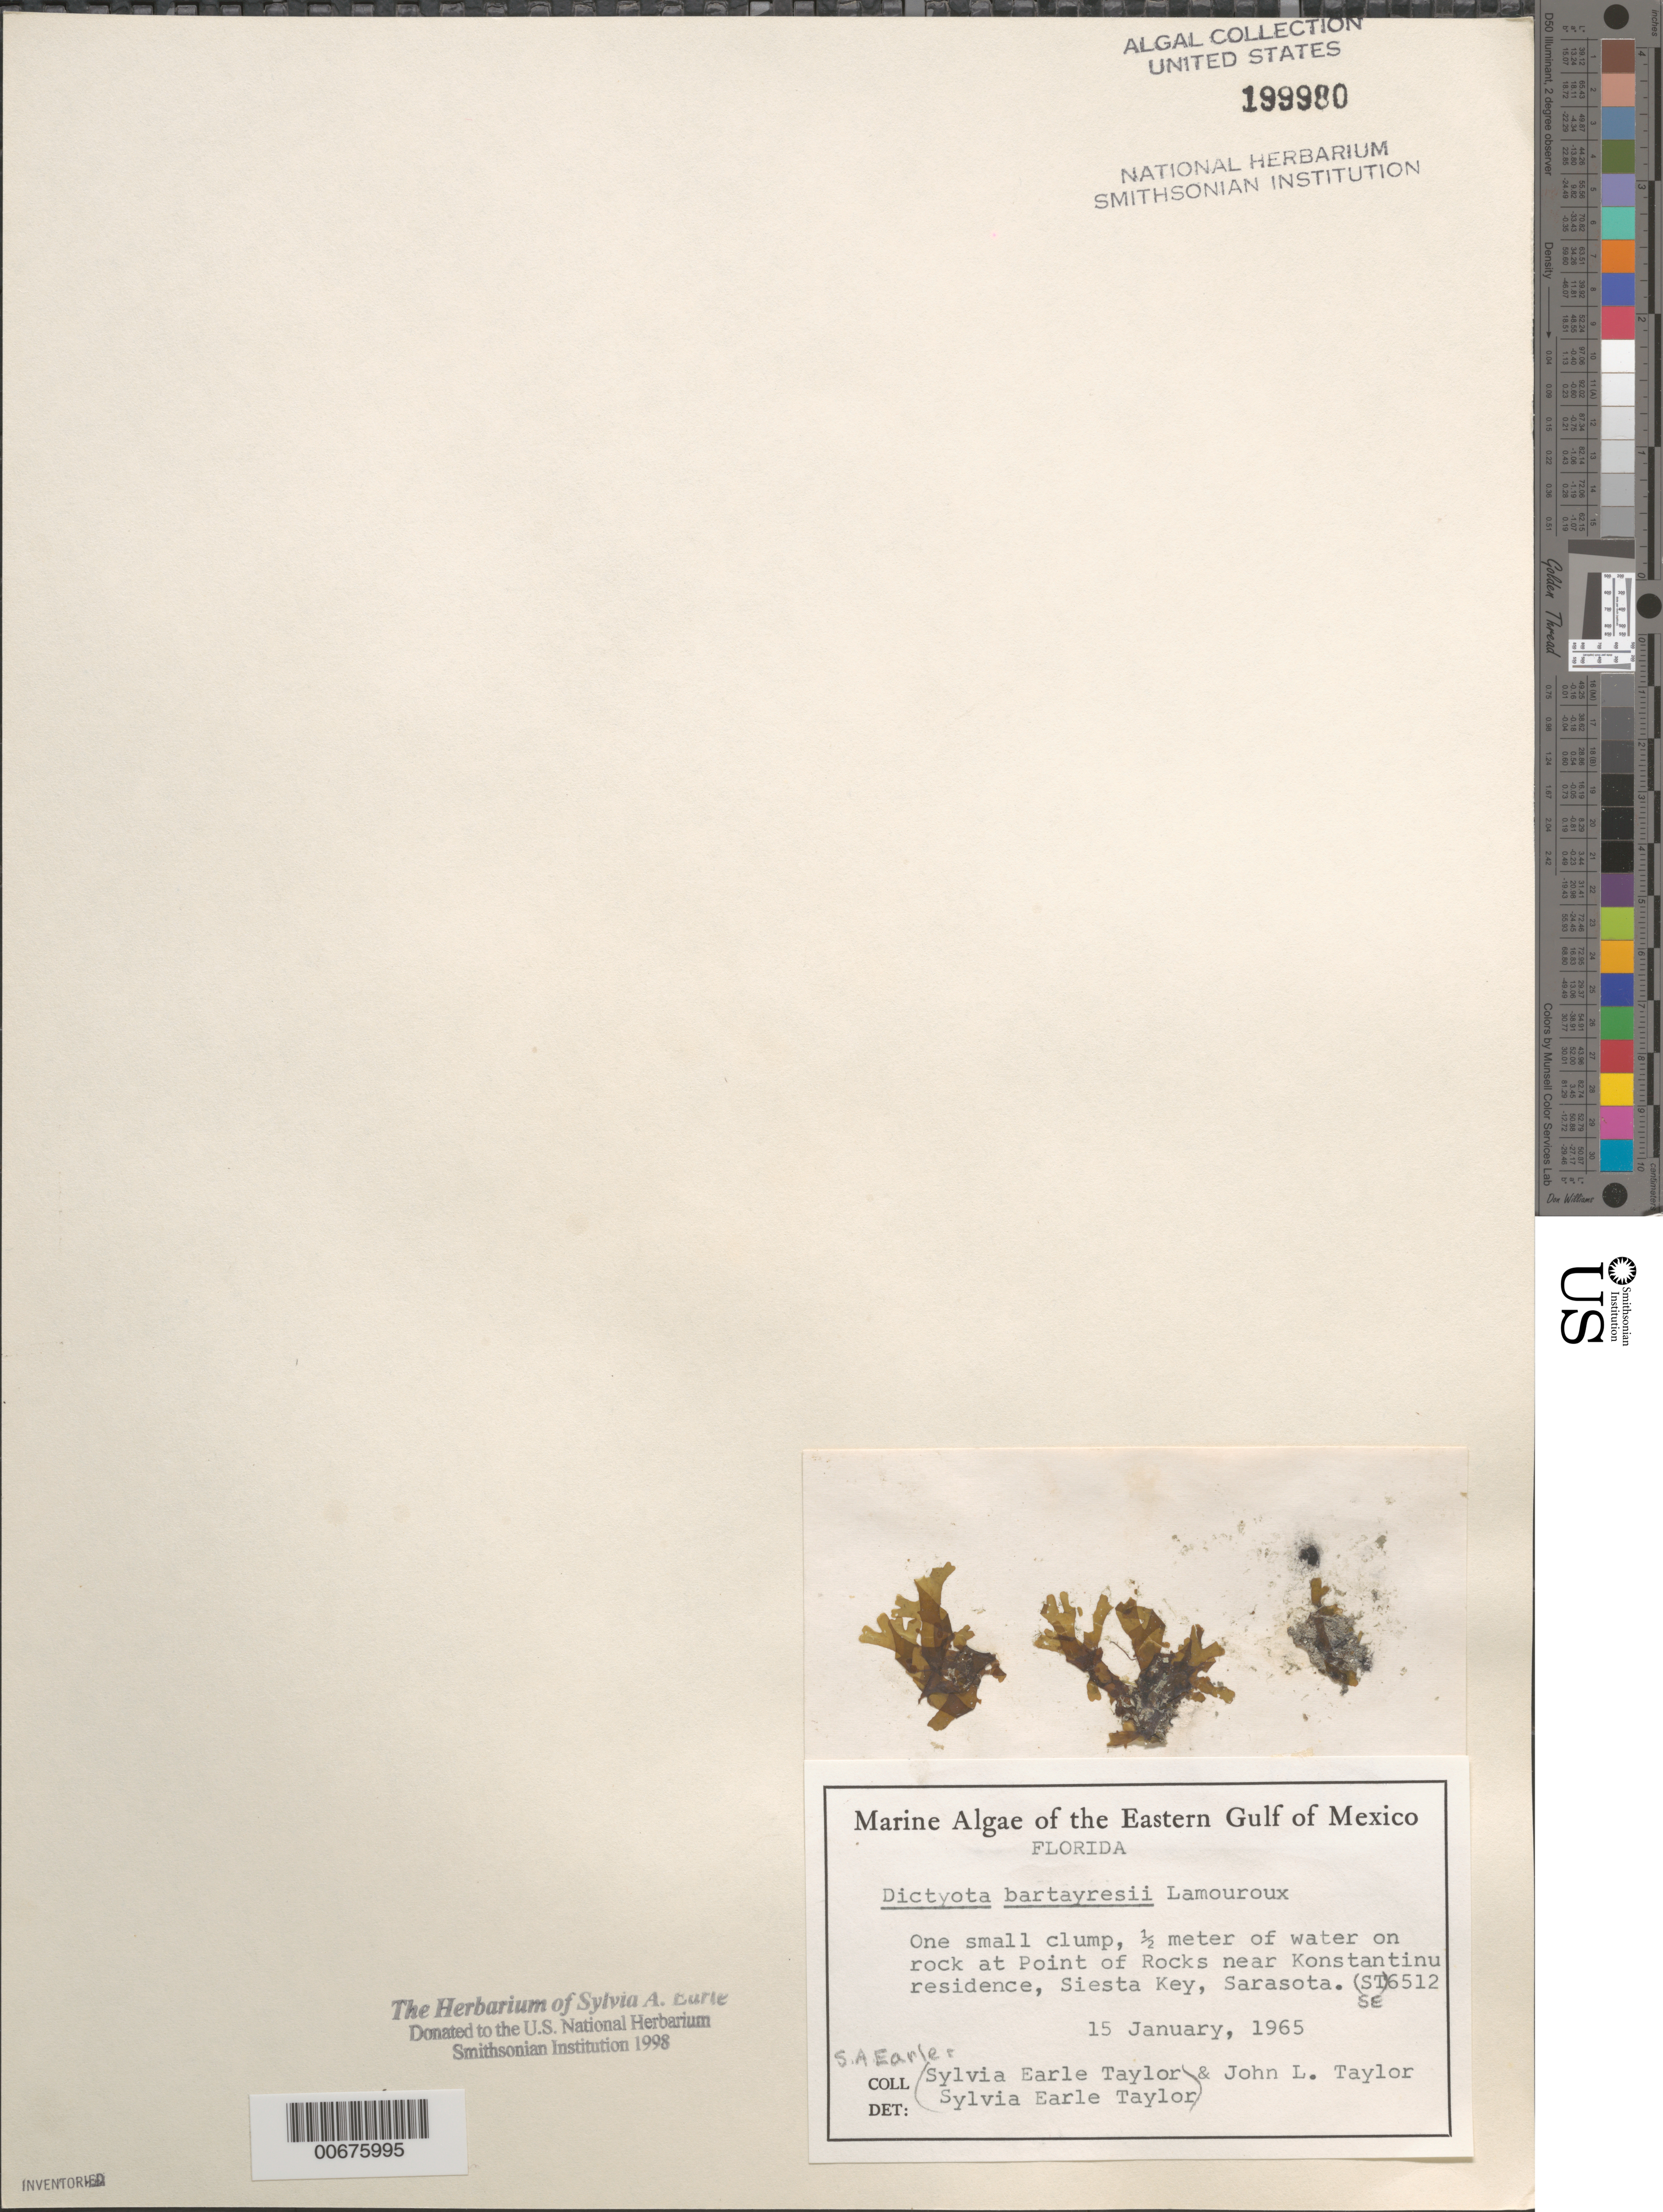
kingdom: Chromista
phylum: Ochrophyta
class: Phaeophyceae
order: Dictyotales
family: Dictyotaceae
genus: Dictyota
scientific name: Dictyota bartayresiana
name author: J.V.Lamouroux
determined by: Earle, S. A.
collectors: S. A. Earle & J. L. Taylor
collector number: SE 6512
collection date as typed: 15 Jan 1965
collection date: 1965-01-15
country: United States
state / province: Florida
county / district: Sarasota County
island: Siesta Key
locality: Point of Rocks near Konstantinu residence, Sarasota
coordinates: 27 14.6'N, 82 32.1'W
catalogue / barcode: US 199980